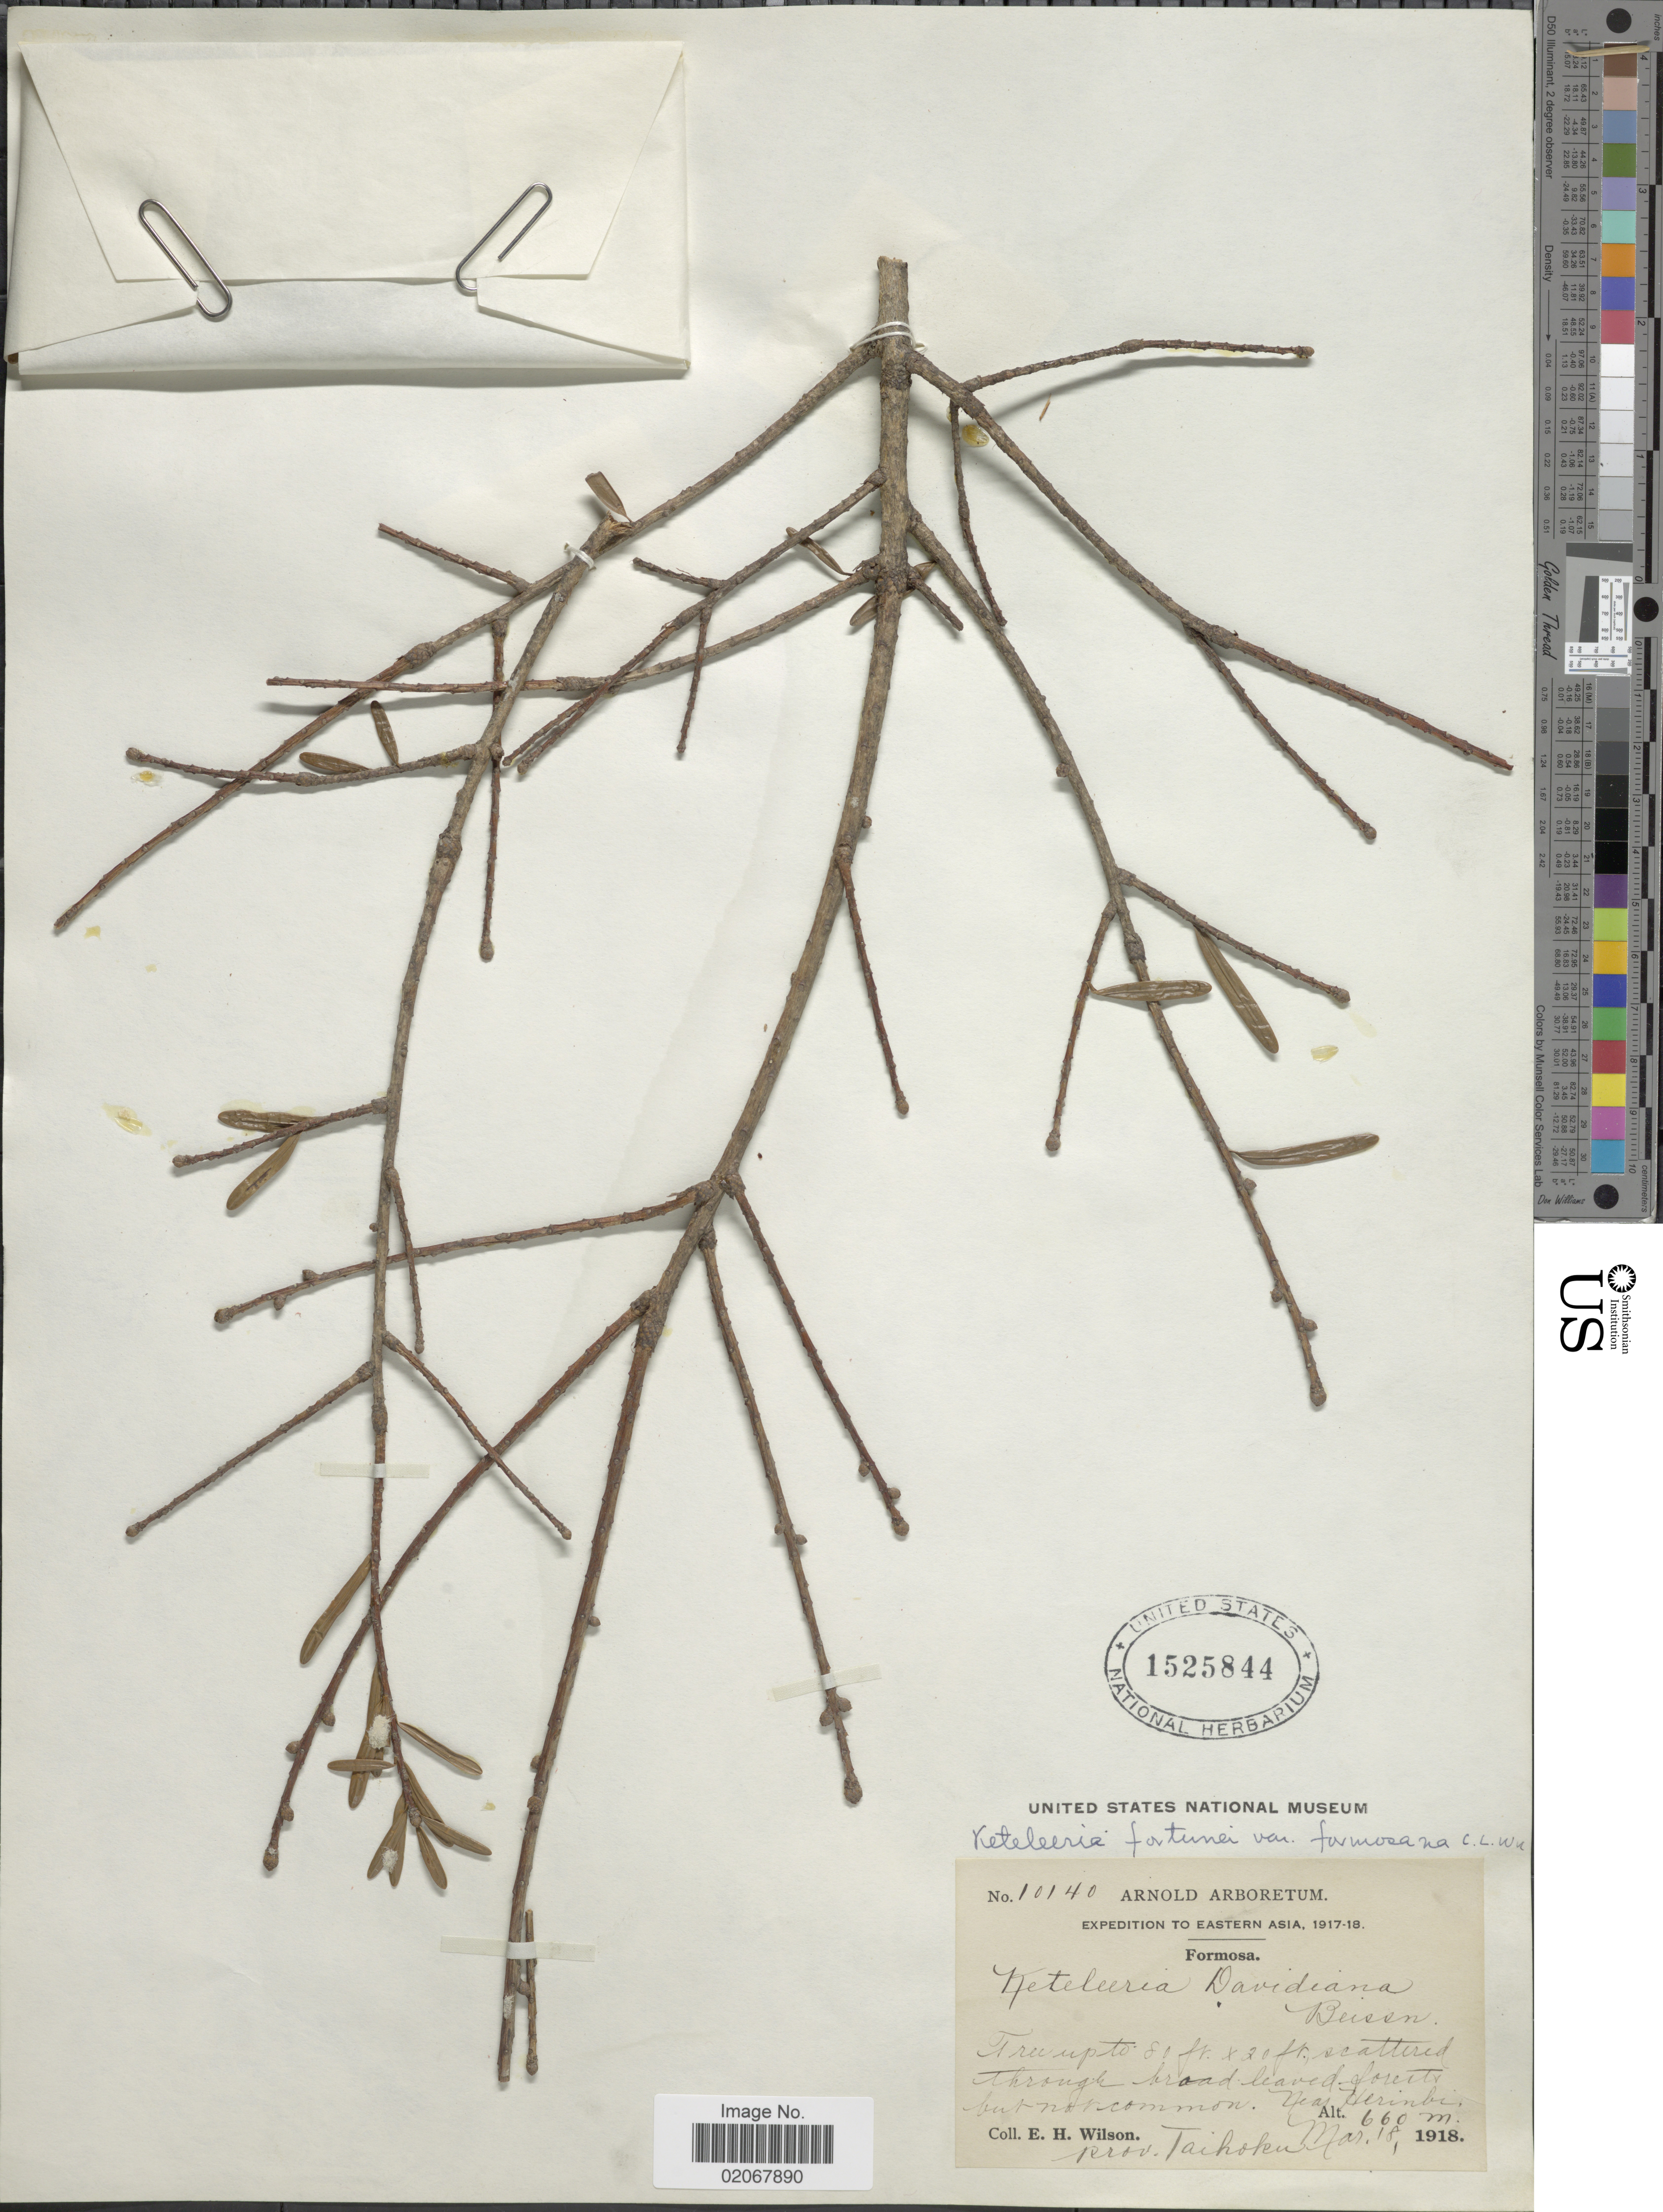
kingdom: Plantae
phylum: Tracheophyta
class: Pinopsida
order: Pinales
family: Pinaceae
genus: Keteleeria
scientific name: Keteleeria fortunei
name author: (A. Murray bis) Carrière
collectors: E. Wilson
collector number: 10140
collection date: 1918-03-18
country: Taiwan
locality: Formosa, Near Herinbi, prov. Taihoku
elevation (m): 660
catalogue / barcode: US 1525844